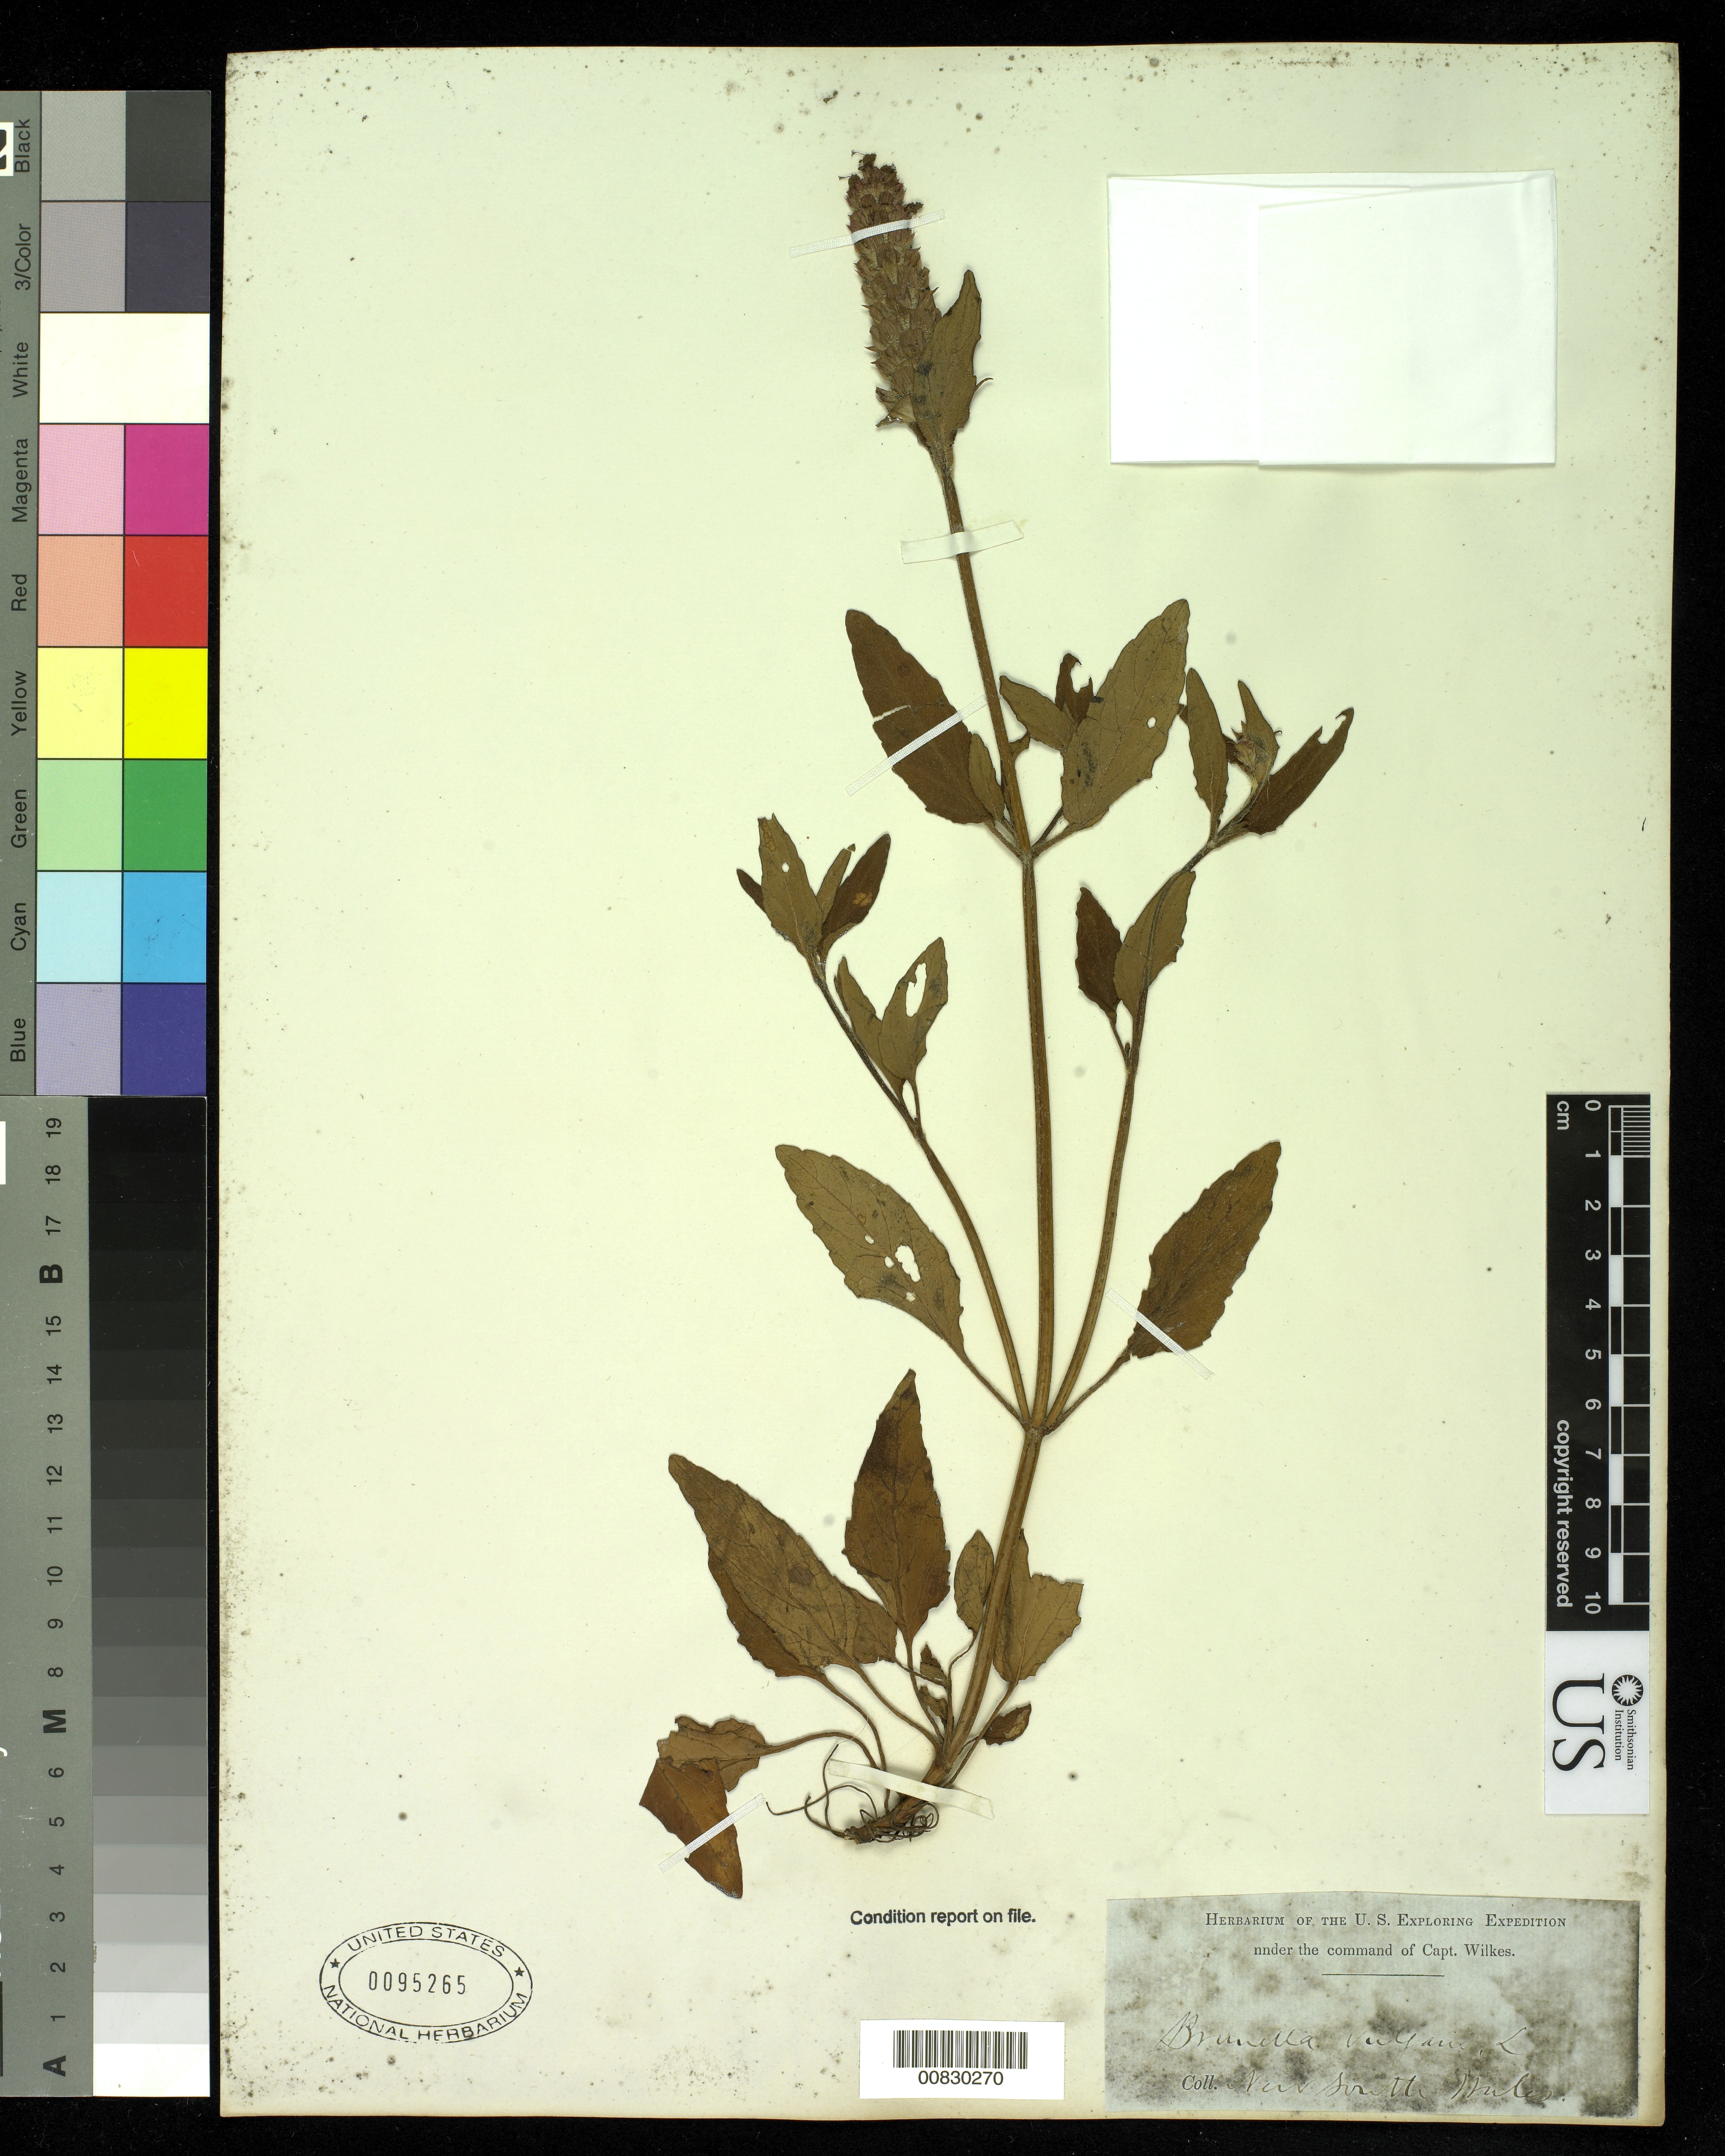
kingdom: Plantae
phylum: Tracheophyta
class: Magnoliopsida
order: Lamiales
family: Lamiaceae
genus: Prunella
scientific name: Prunella vulgaris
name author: L.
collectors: Wilkes Explor. Exped.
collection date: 1838/1842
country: Australia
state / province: New South Wales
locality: New S. Wales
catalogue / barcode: US 95265